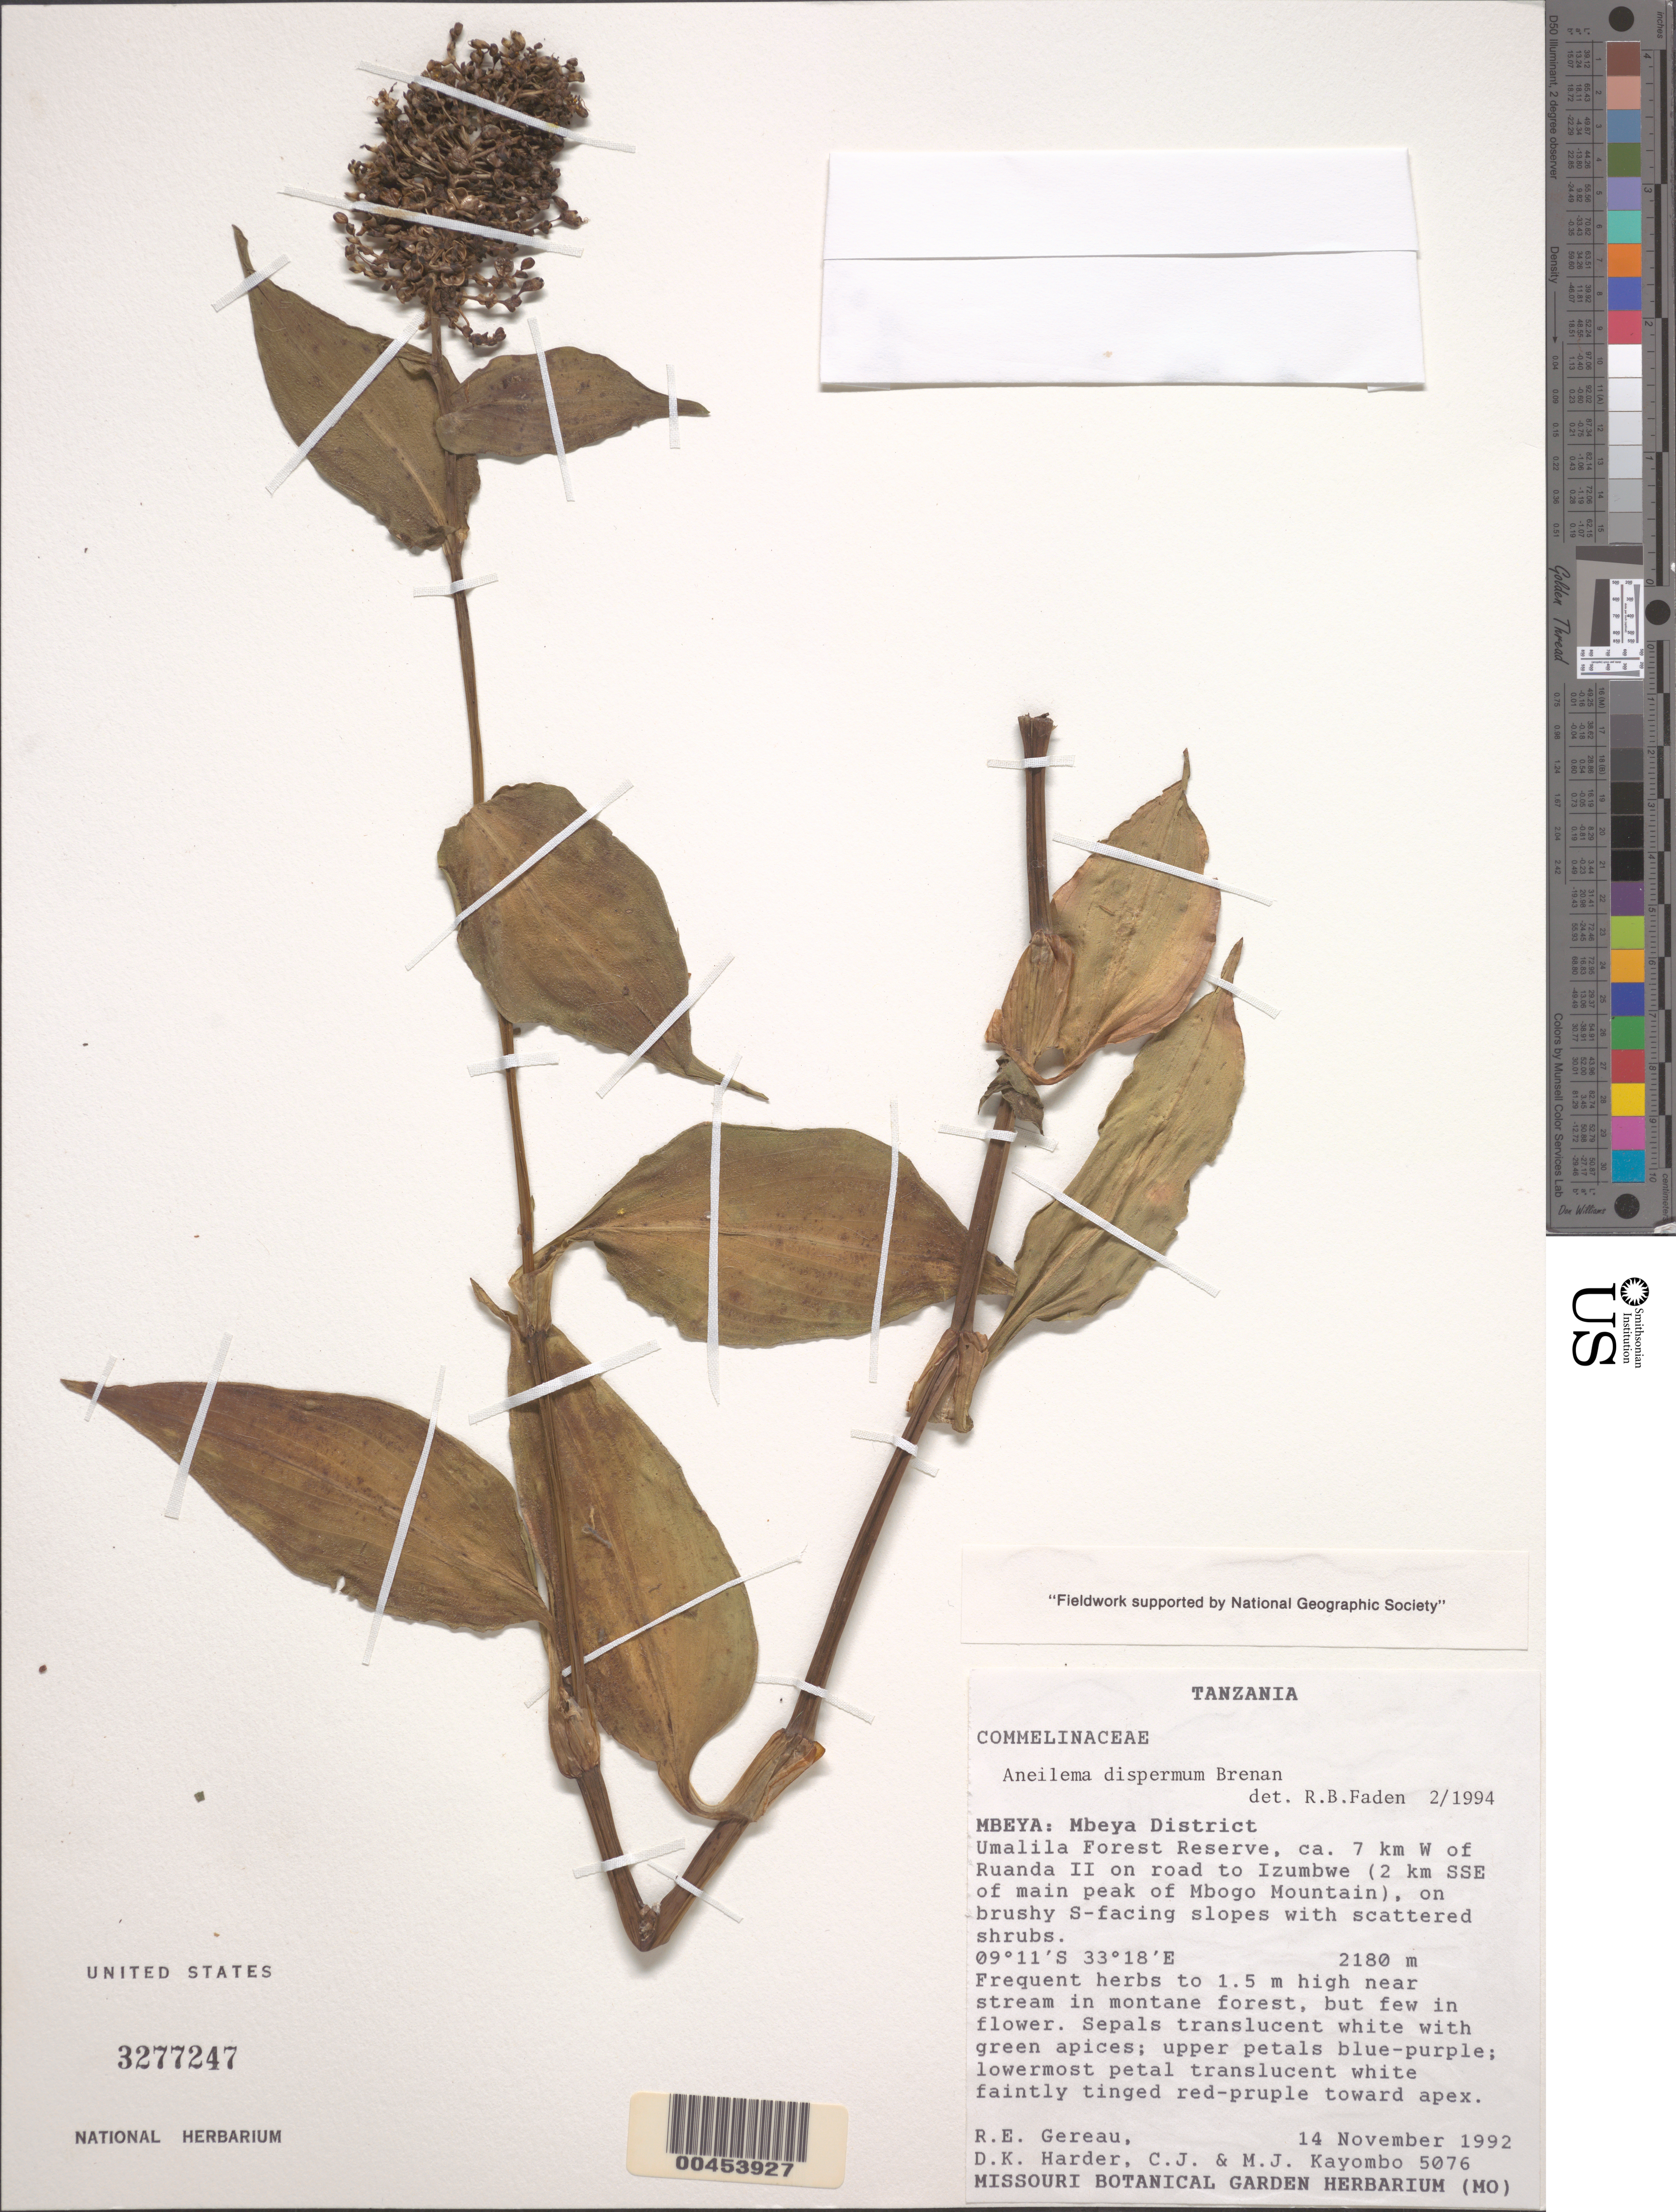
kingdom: Plantae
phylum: Tracheophyta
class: Liliopsida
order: Commelinales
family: Commelinaceae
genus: Aneilema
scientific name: Aneilema dispermum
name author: Brenan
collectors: R. E. Gereau, D. Harder, C. J. Kayombo & M. Kayombo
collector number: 5076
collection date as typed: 14 Nov 1992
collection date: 1992-11-14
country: Tanzania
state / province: Mbeya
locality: Mybeya dist., umalila forest reserve, w of ruanda ii road to izumbwe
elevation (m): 2180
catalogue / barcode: US 3277247